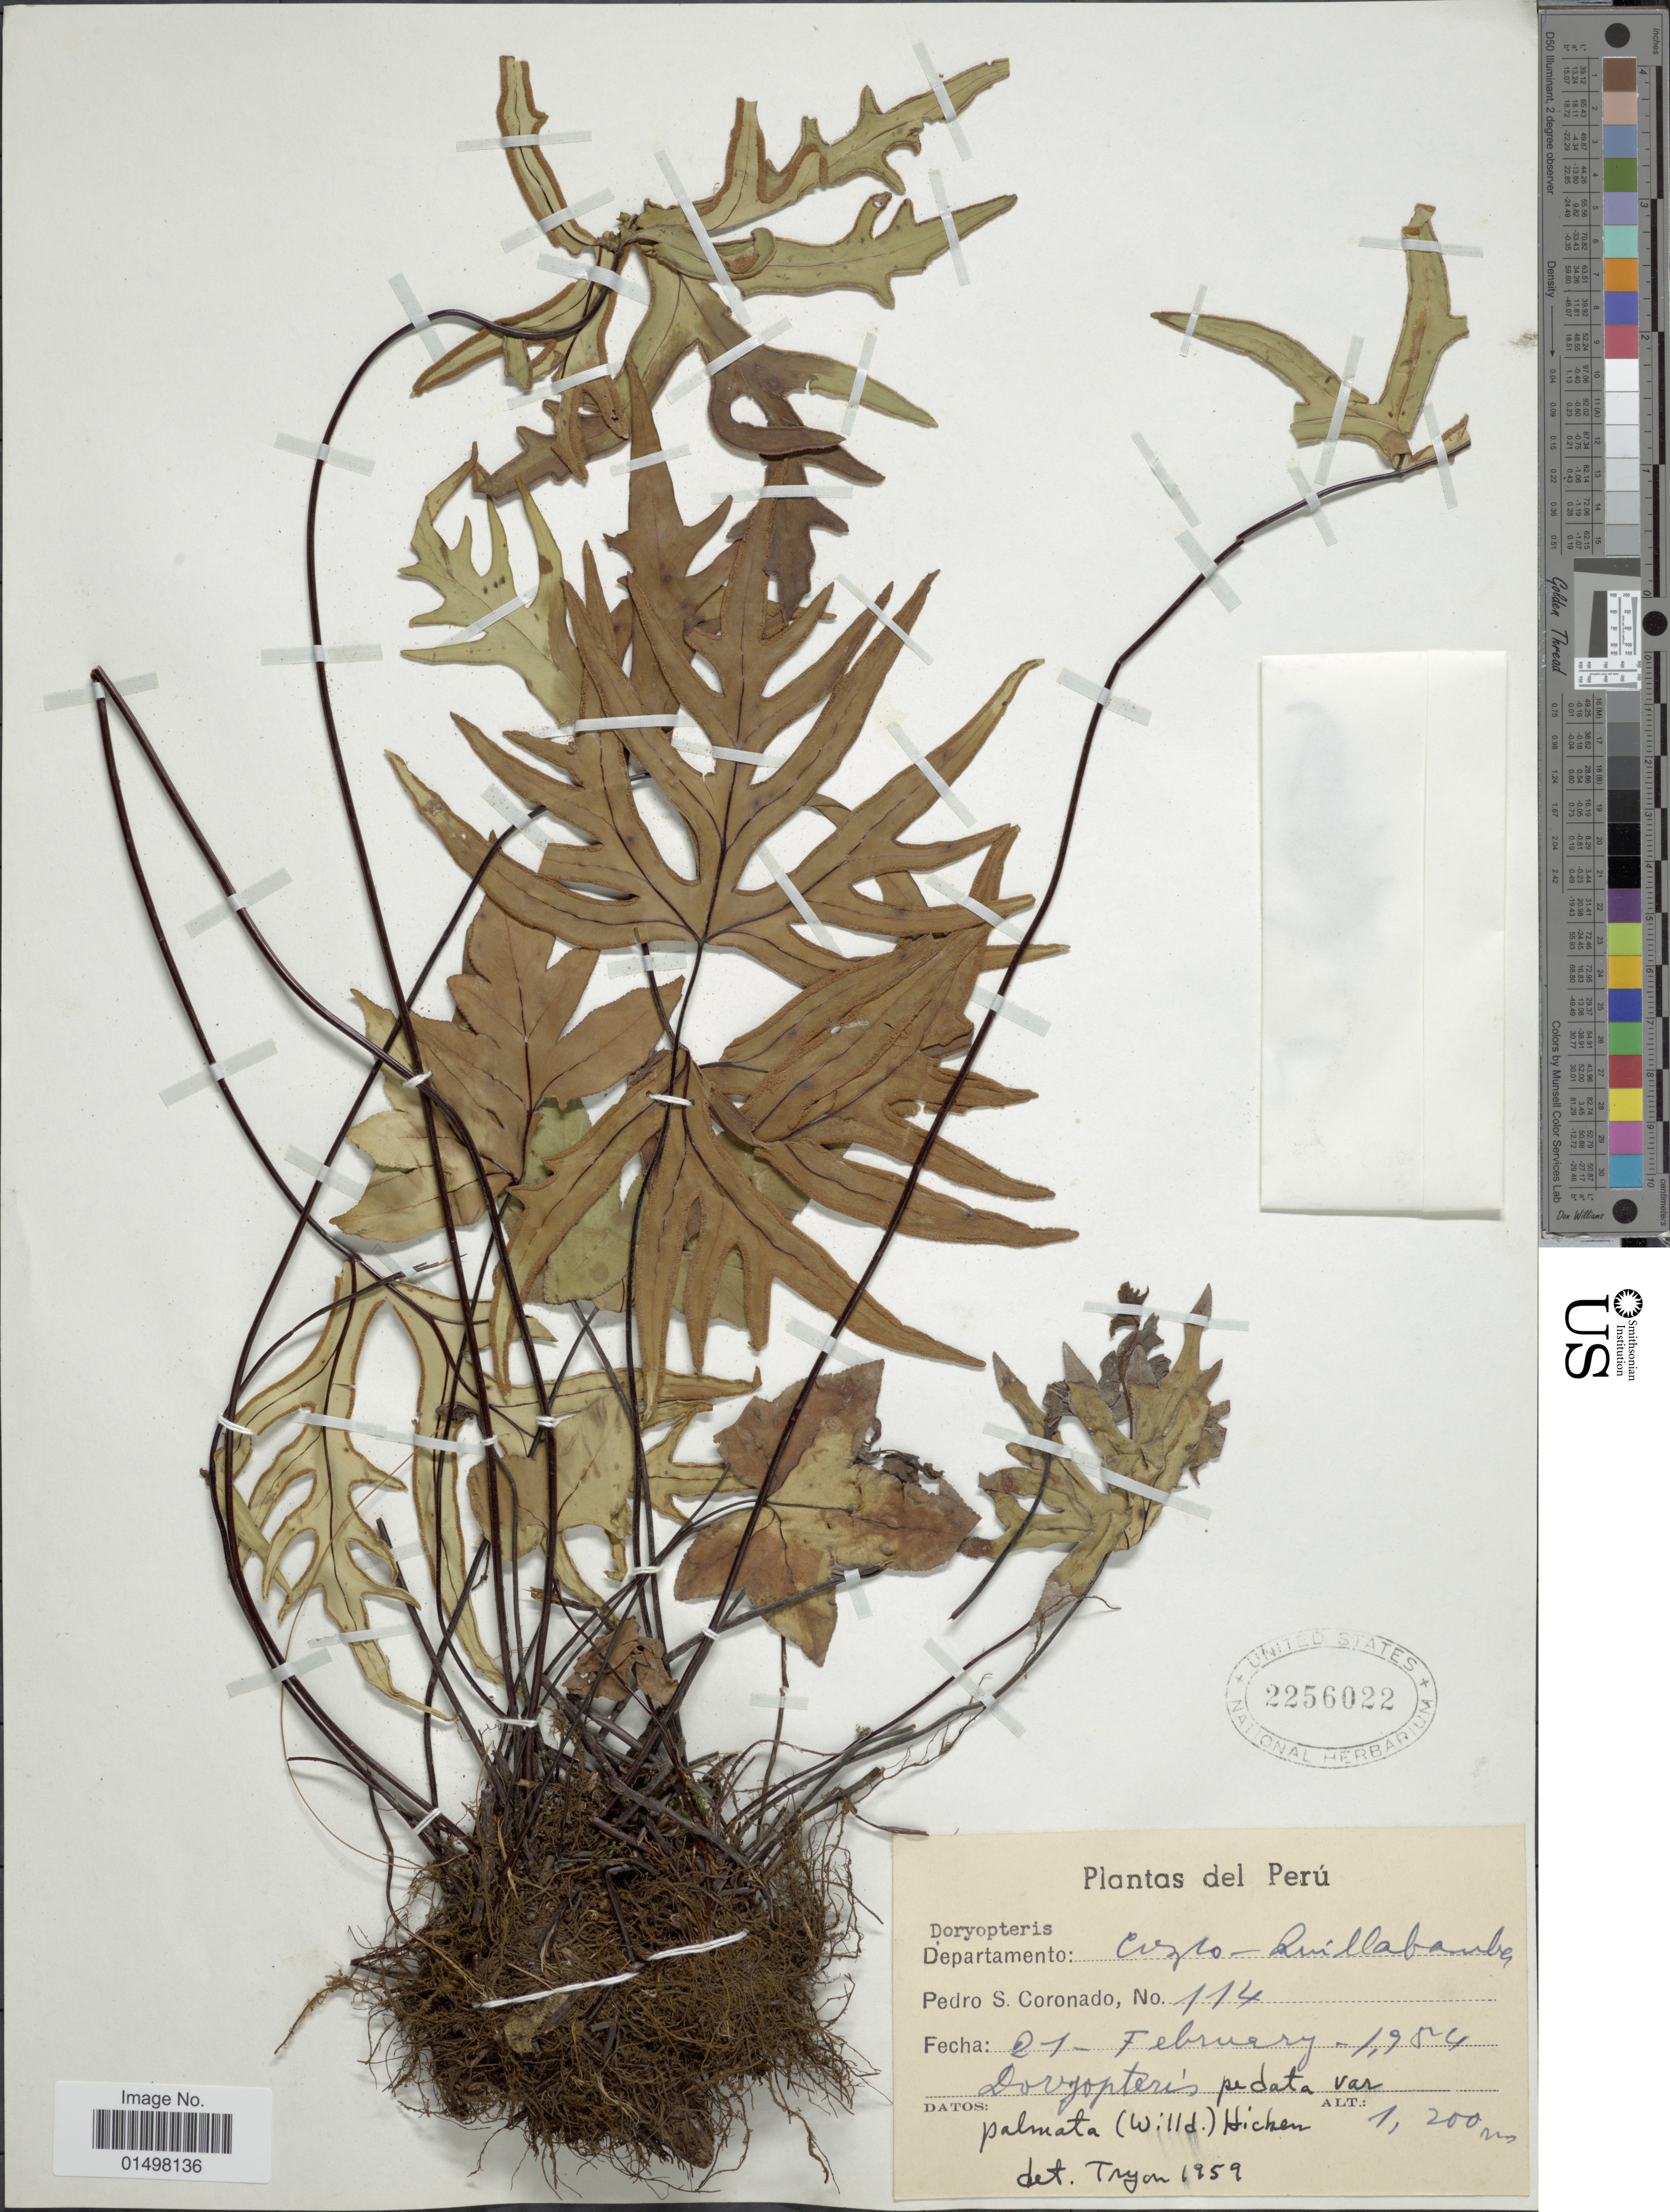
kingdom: Plantae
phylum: Tracheophyta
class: Polypodiopsida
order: Polypodiales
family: Pteridaceae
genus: Doryopteris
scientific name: Doryopteris pedata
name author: (L.) Fée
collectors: P. Coronado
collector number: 114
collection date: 1954-02-21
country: Peru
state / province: Cusco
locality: Departamento: Cuzco - Quillabamba.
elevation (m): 1200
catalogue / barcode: US 2256022